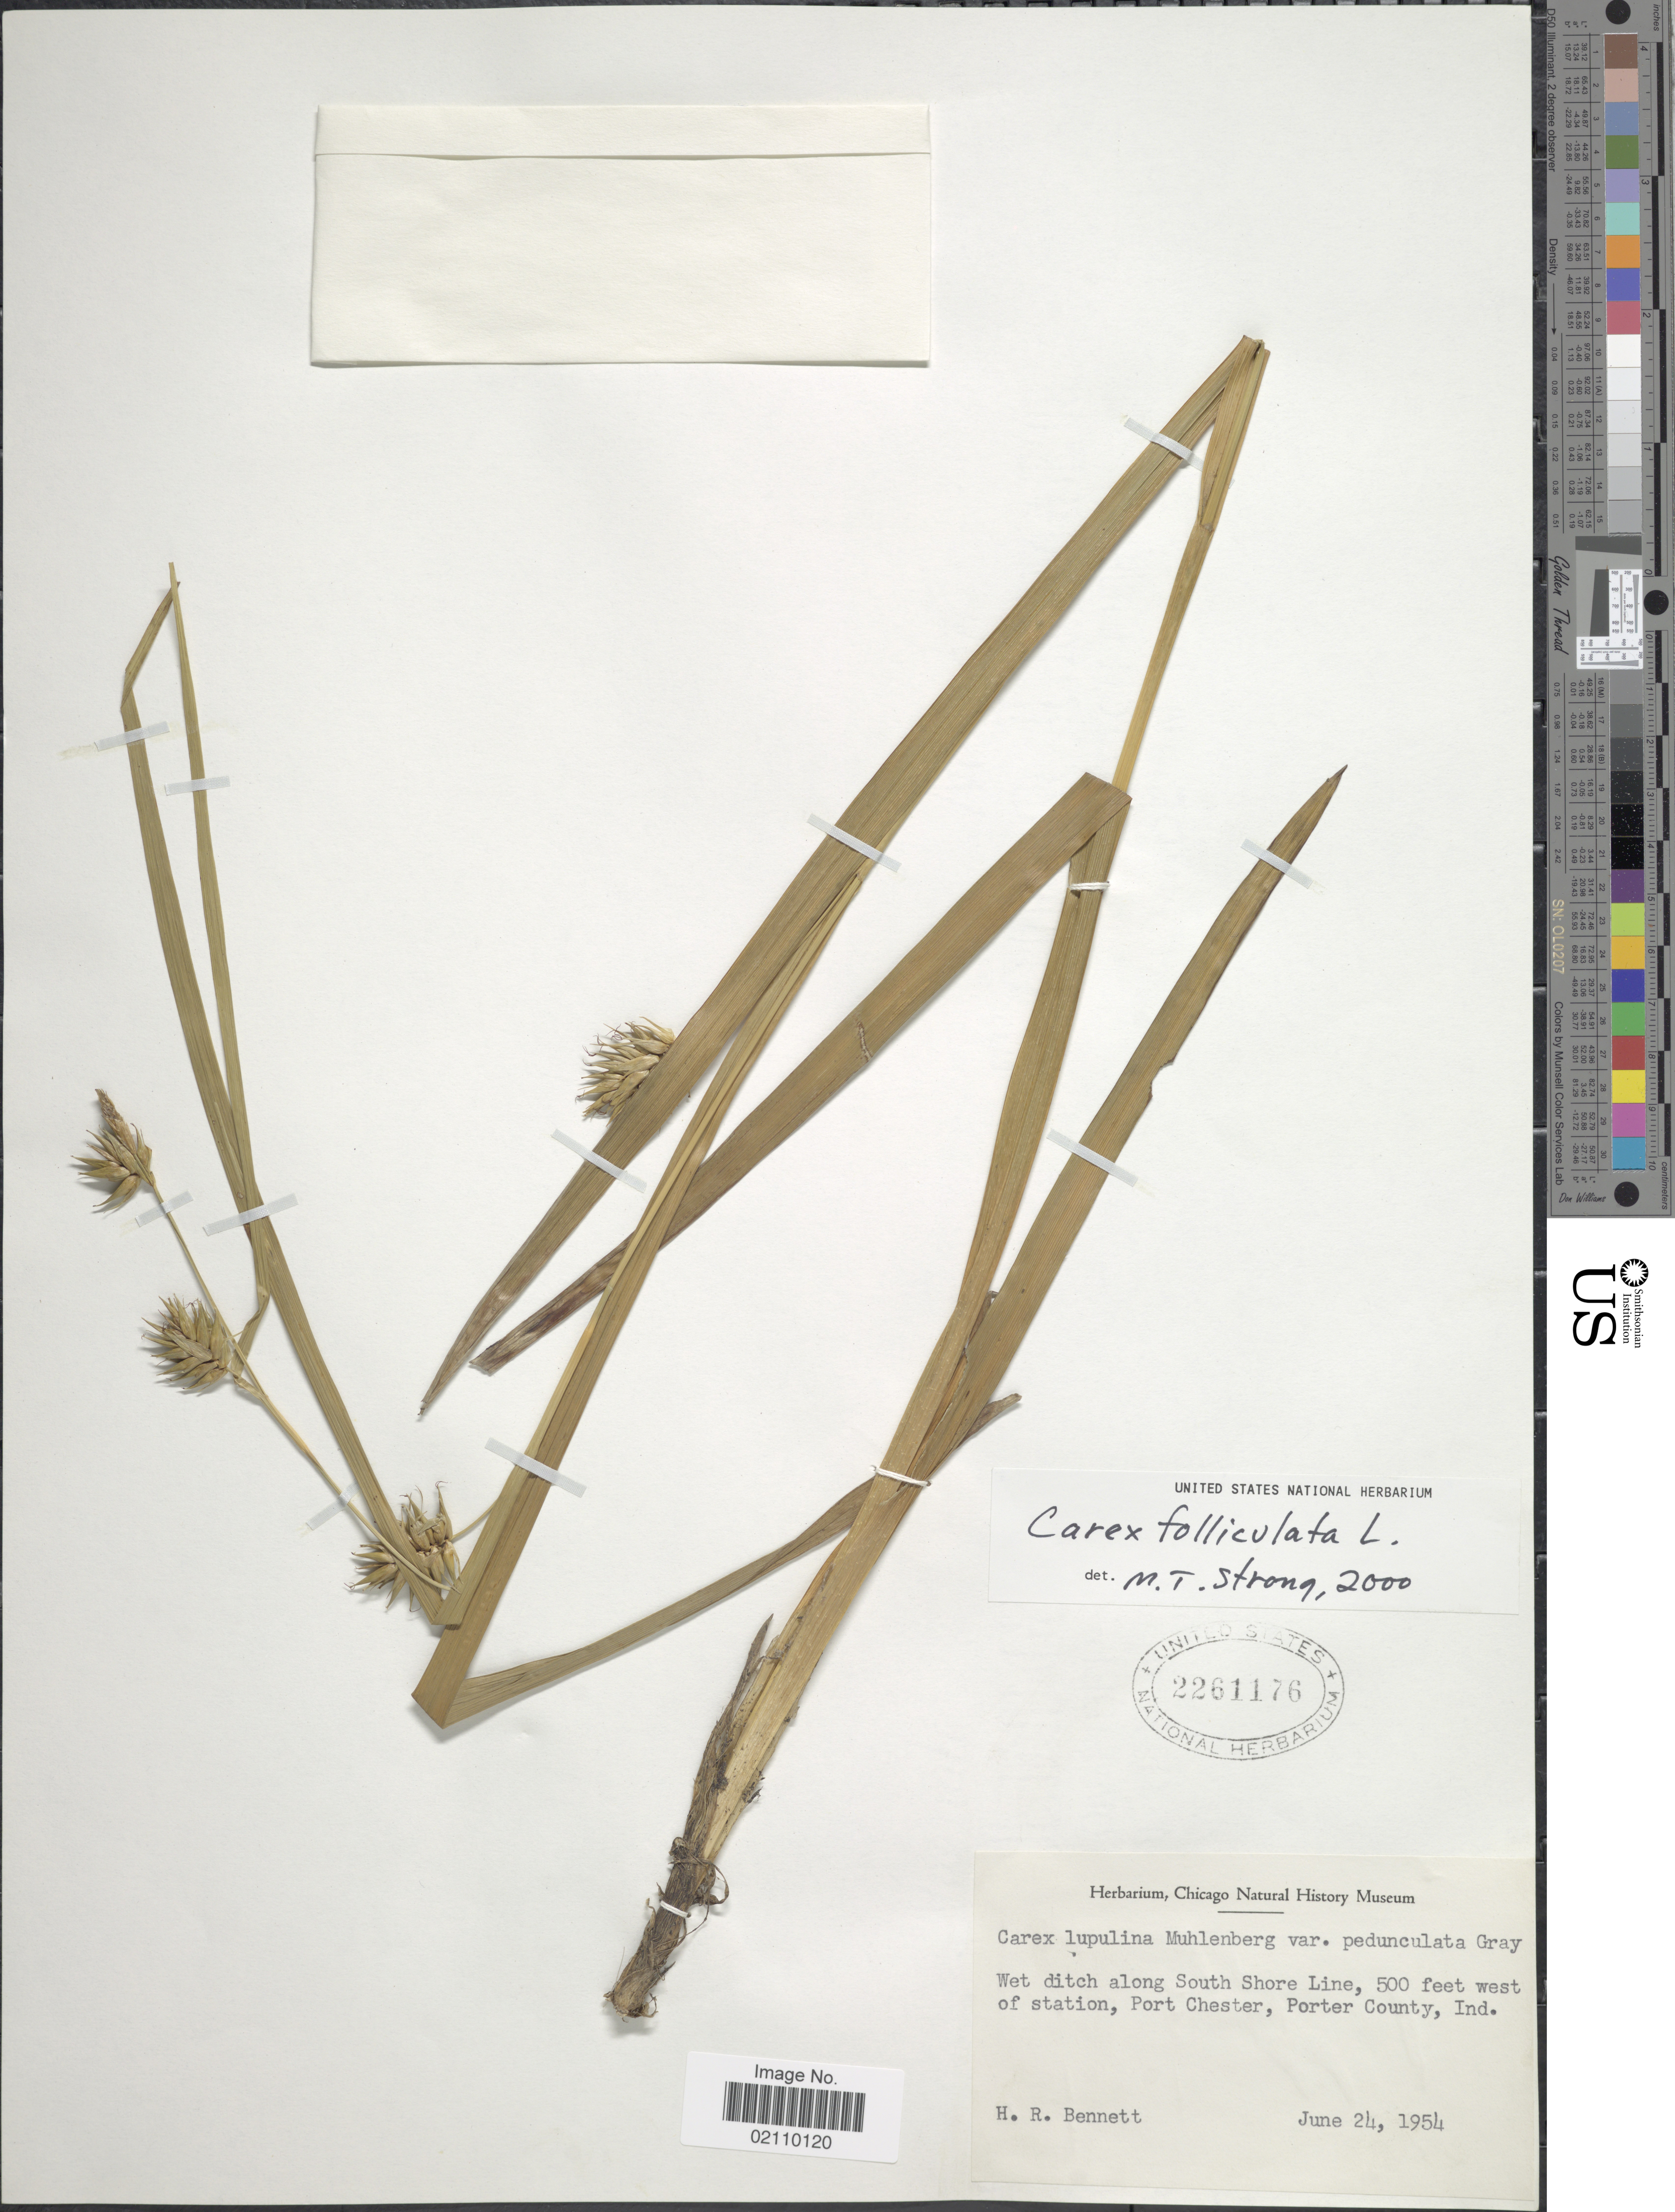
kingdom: Plantae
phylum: Tracheophyta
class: Liliopsida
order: Poales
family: Cyperaceae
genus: Carex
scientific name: Carex folliculata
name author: L.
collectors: H. R. Bennett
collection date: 1854-06-24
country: United States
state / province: Indiana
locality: Wet ditch along South Shore Line, 500 feet west of station, Port Chester, Port County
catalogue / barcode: US 2261176